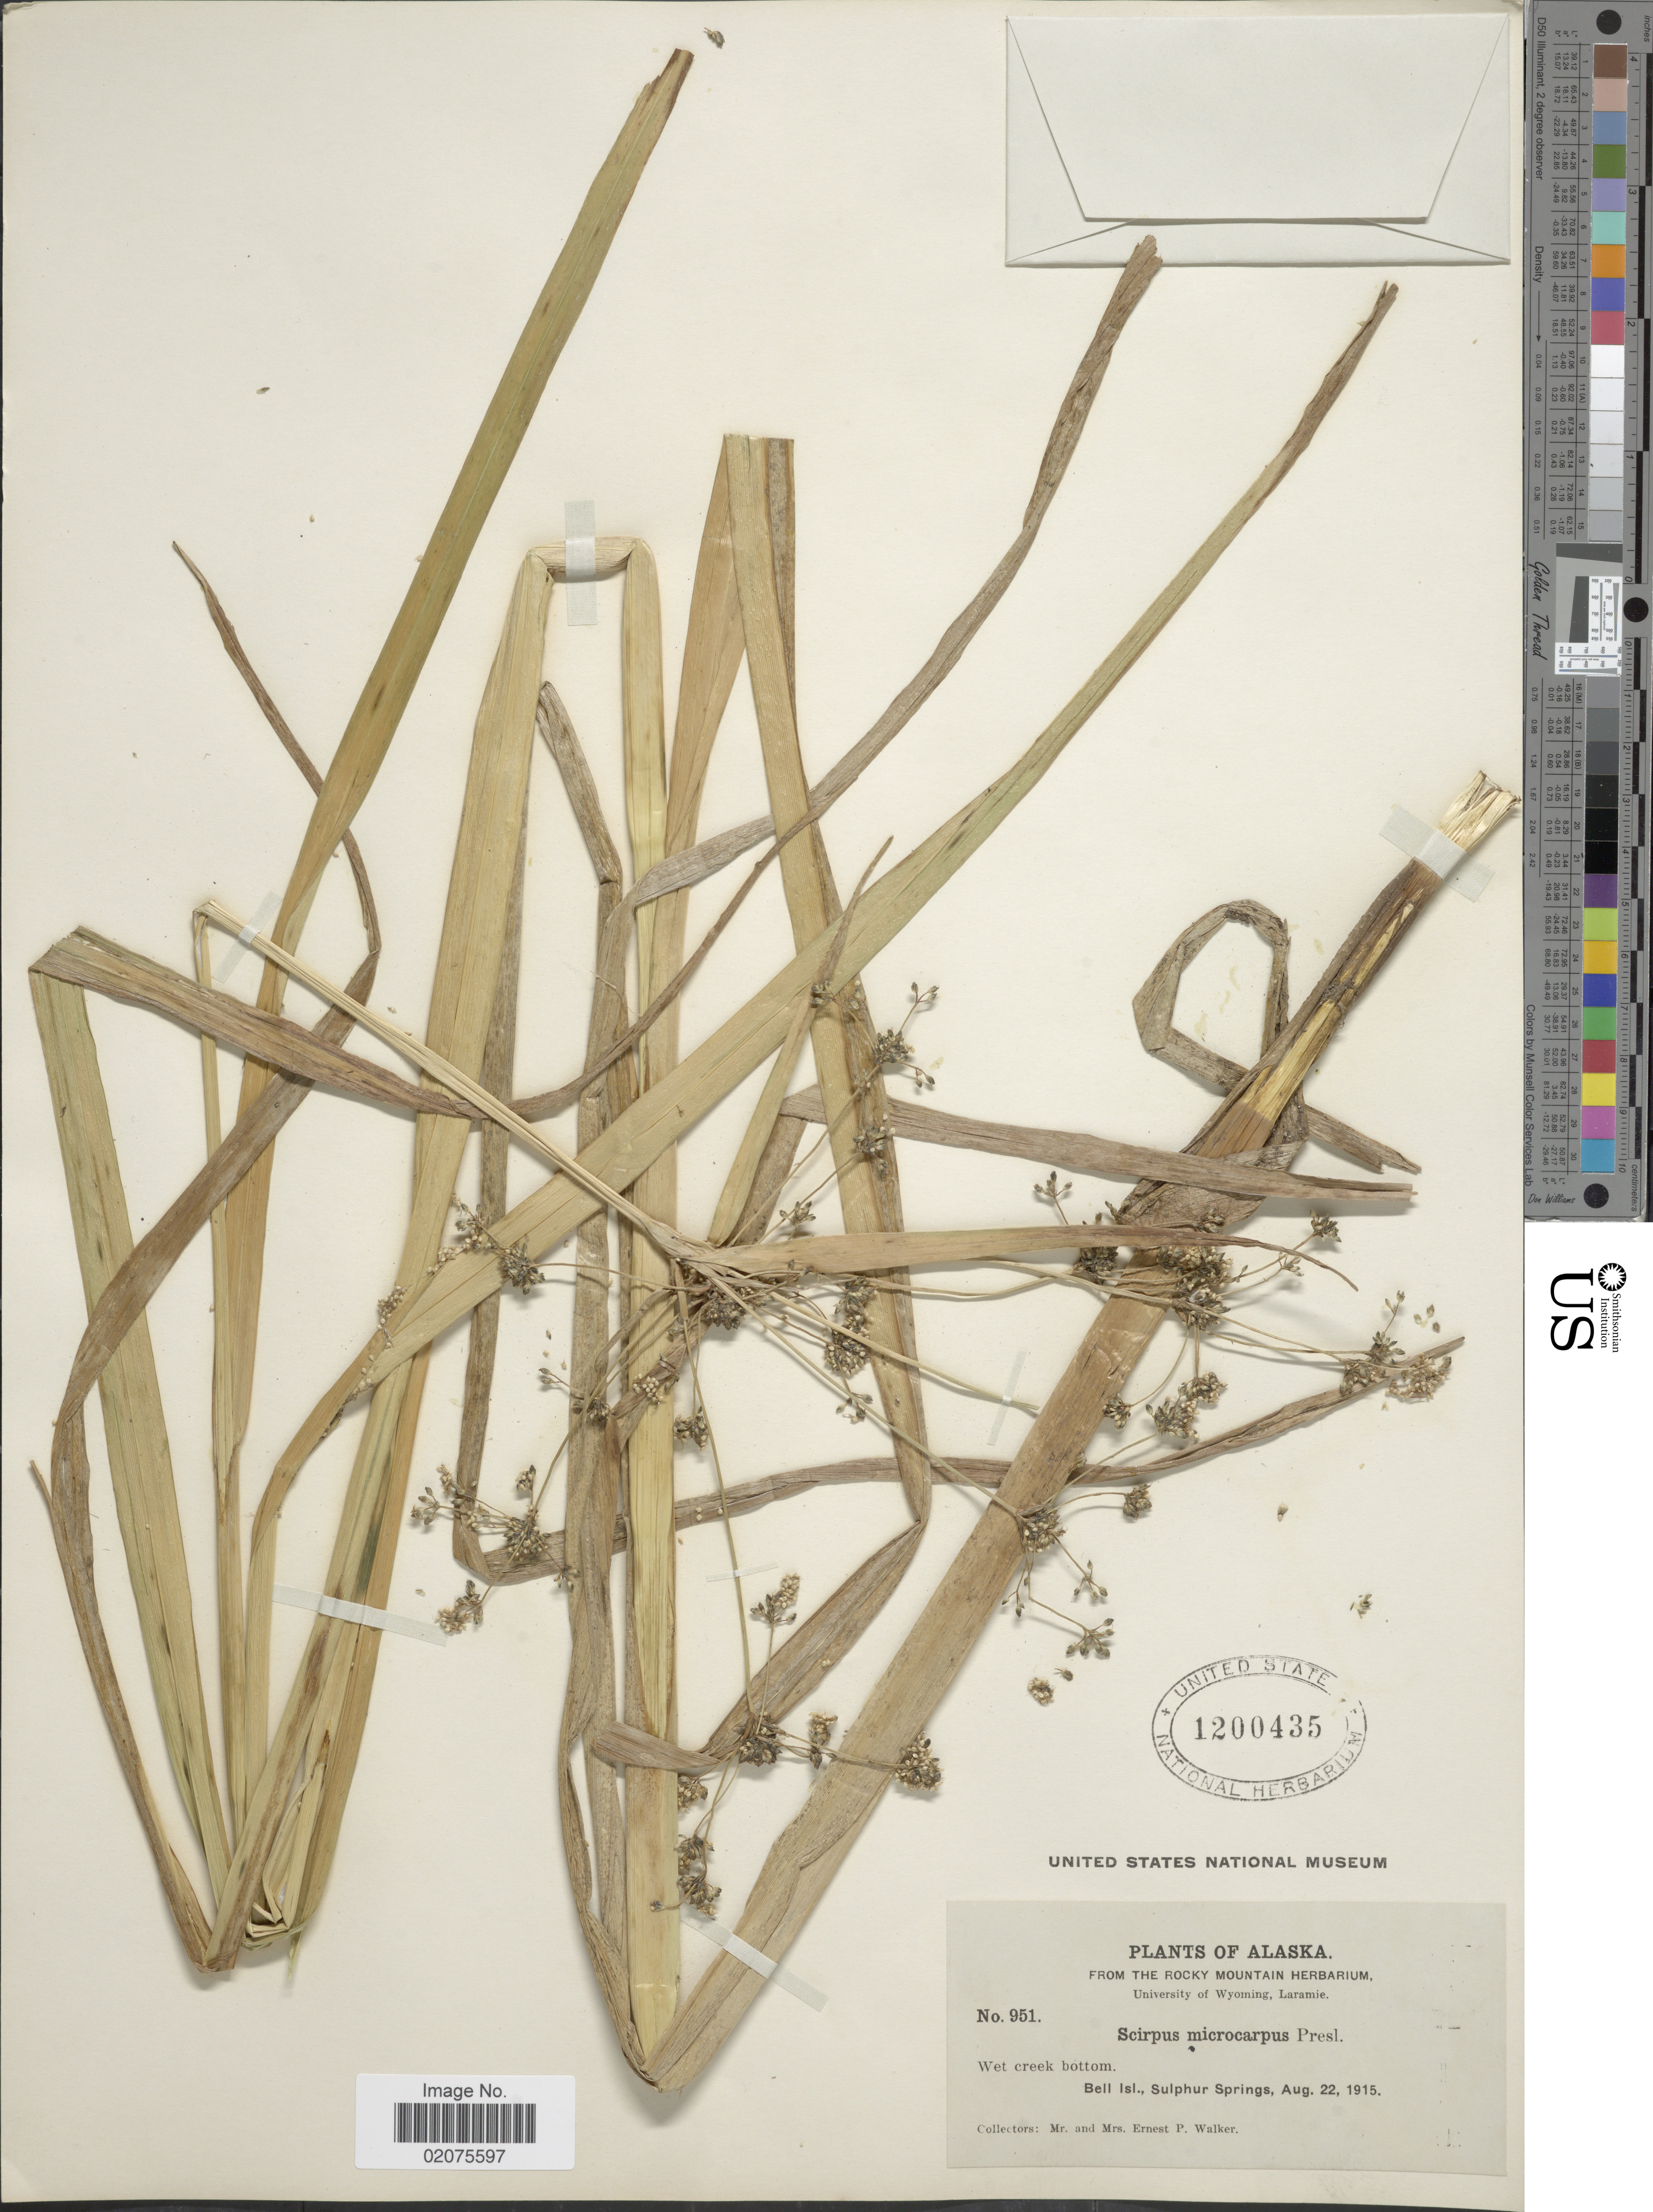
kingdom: Plantae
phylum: Tracheophyta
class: Liliopsida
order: Poales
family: Cyperaceae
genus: Scirpus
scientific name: Scirpus microcarpus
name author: J. Presl & C. Presl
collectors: E. P. Walker & E. Walker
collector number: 951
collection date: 1915-08-22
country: United States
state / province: Alaska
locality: Wet creek bottom. Bell Isl., Sulphur Springs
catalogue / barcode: US 1200435